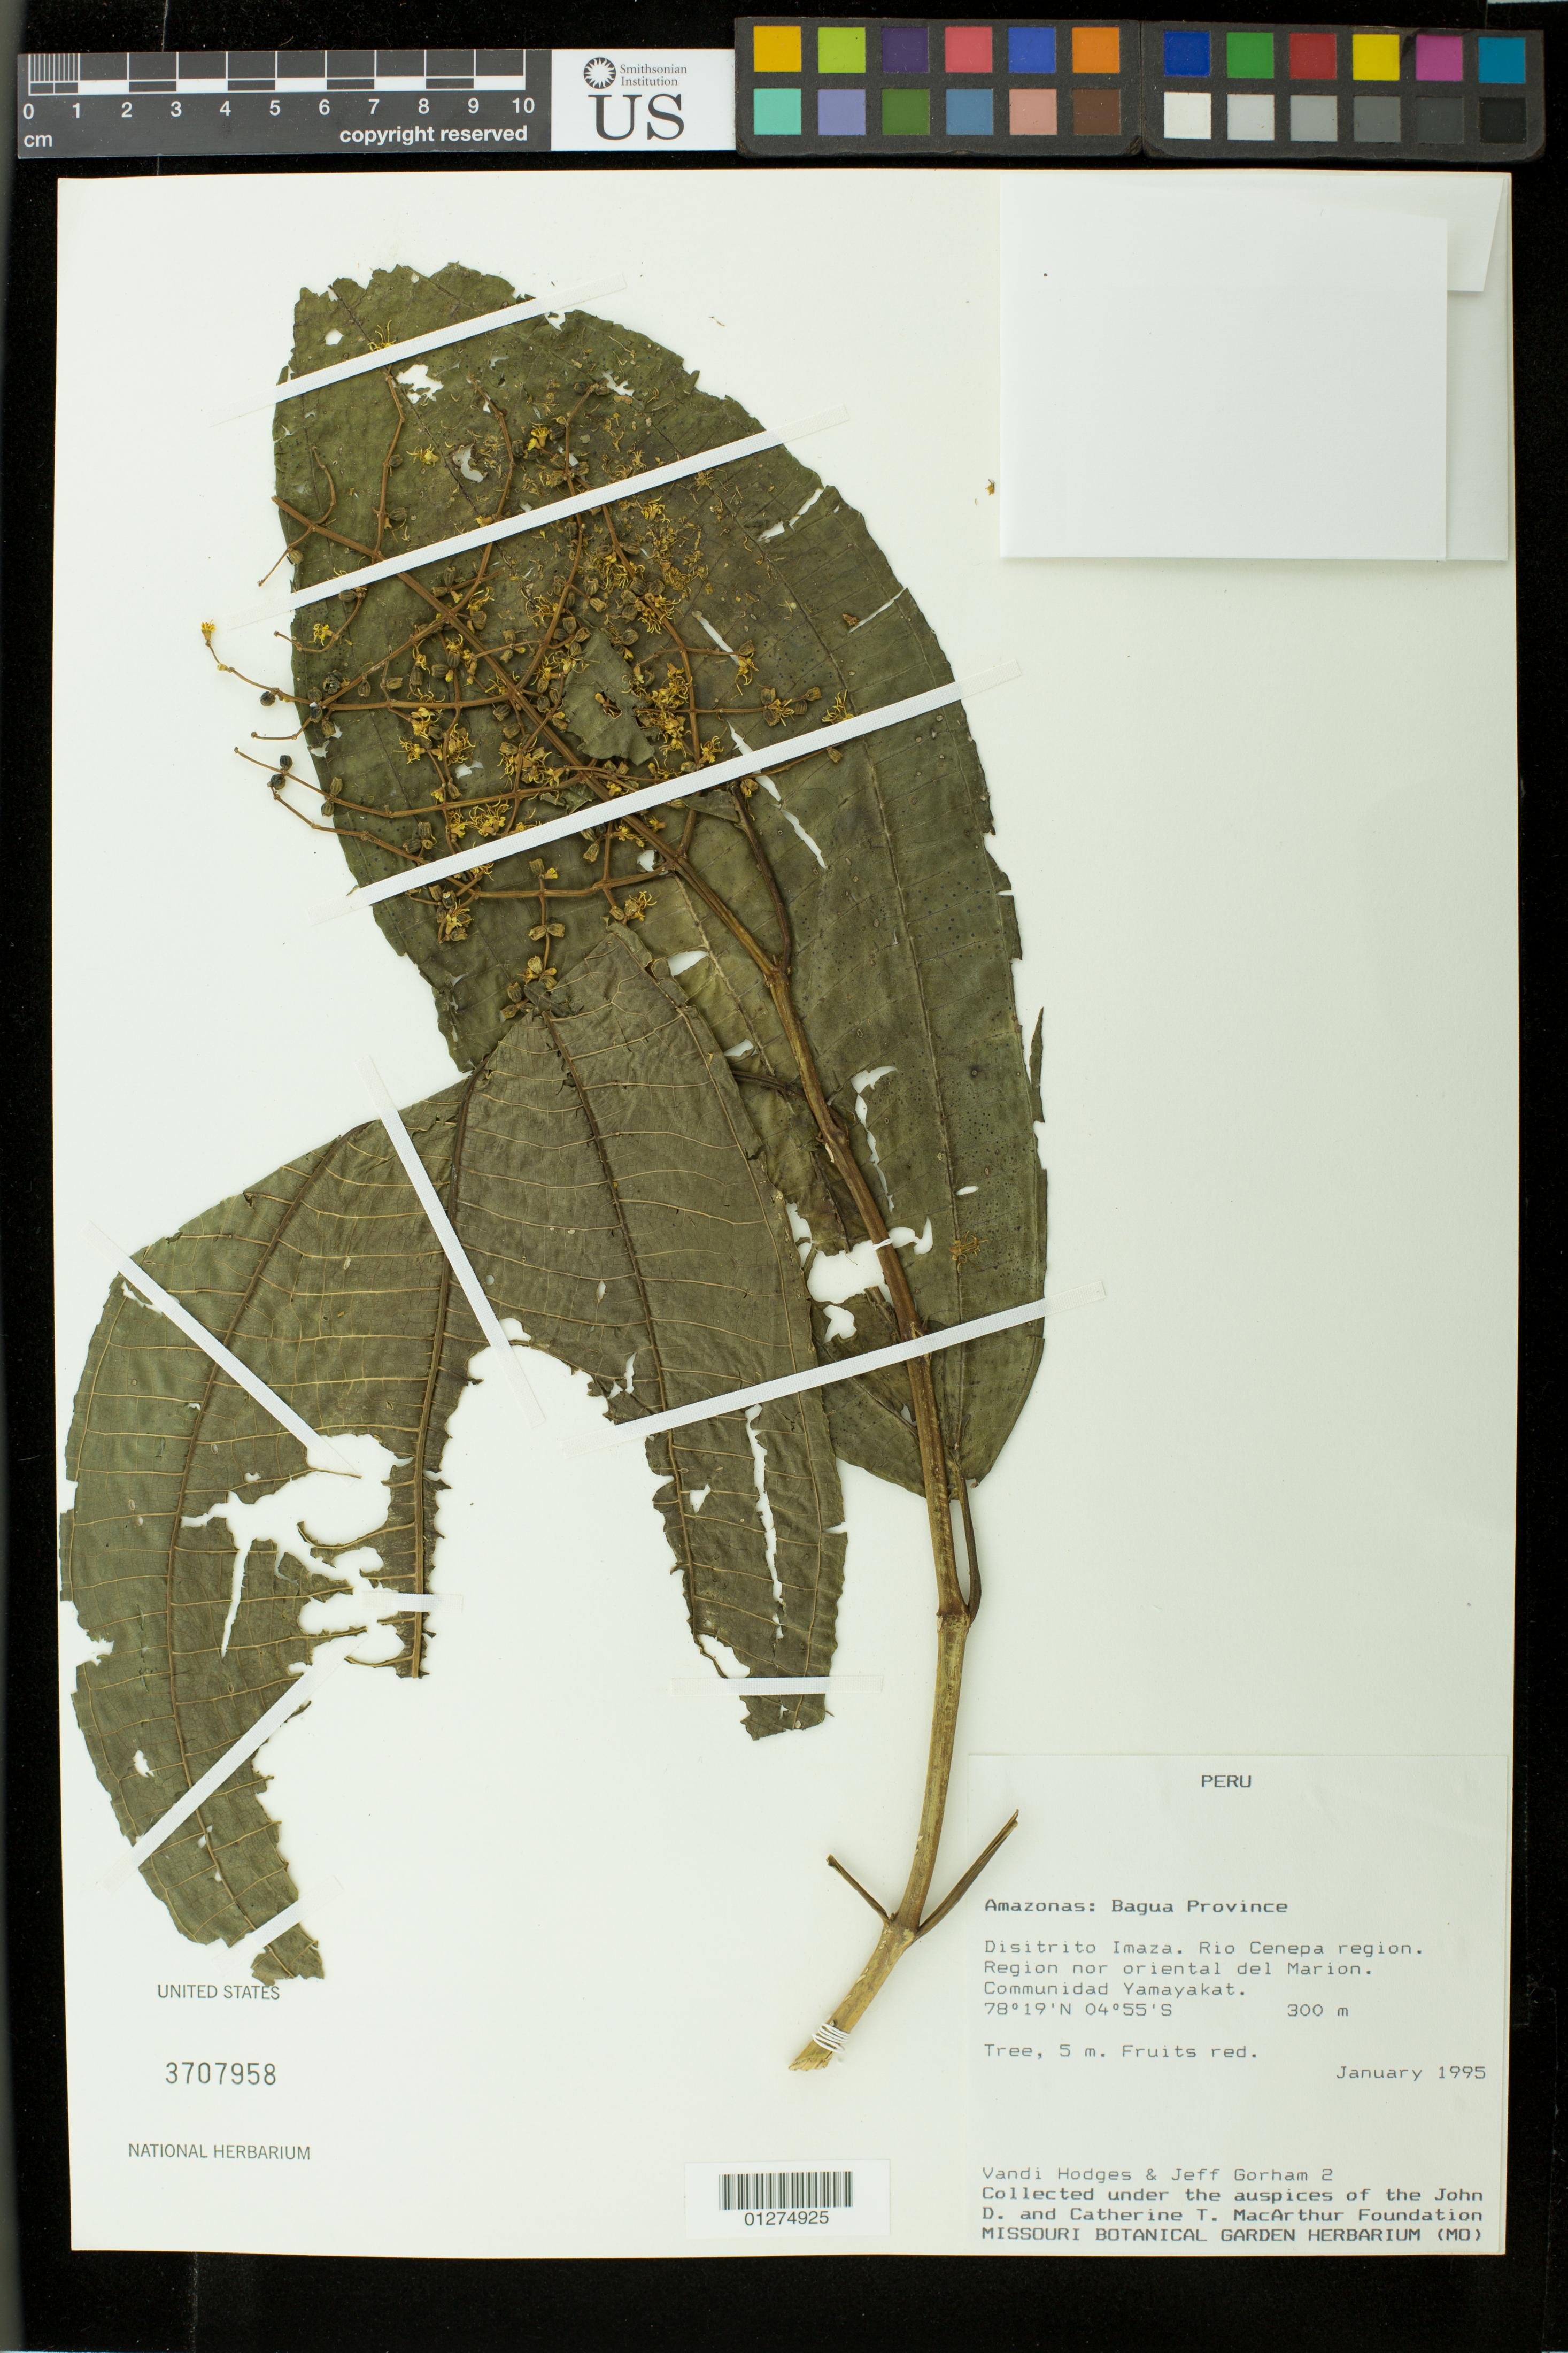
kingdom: Plantae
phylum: Tracheophyta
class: Magnoliopsida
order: Myrtales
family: Melastomataceae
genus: Miconia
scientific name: Miconia sp.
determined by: Michelangeli, F. A.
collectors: V. Hodges & J. Gorham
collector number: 2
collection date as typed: Jan 1995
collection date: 1995-01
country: Peru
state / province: Amazonas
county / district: Bagua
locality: Imaza, Rio Cenepa región, región nororiental del Marion, comunidad Yamayakat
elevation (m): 300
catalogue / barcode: US 3707958